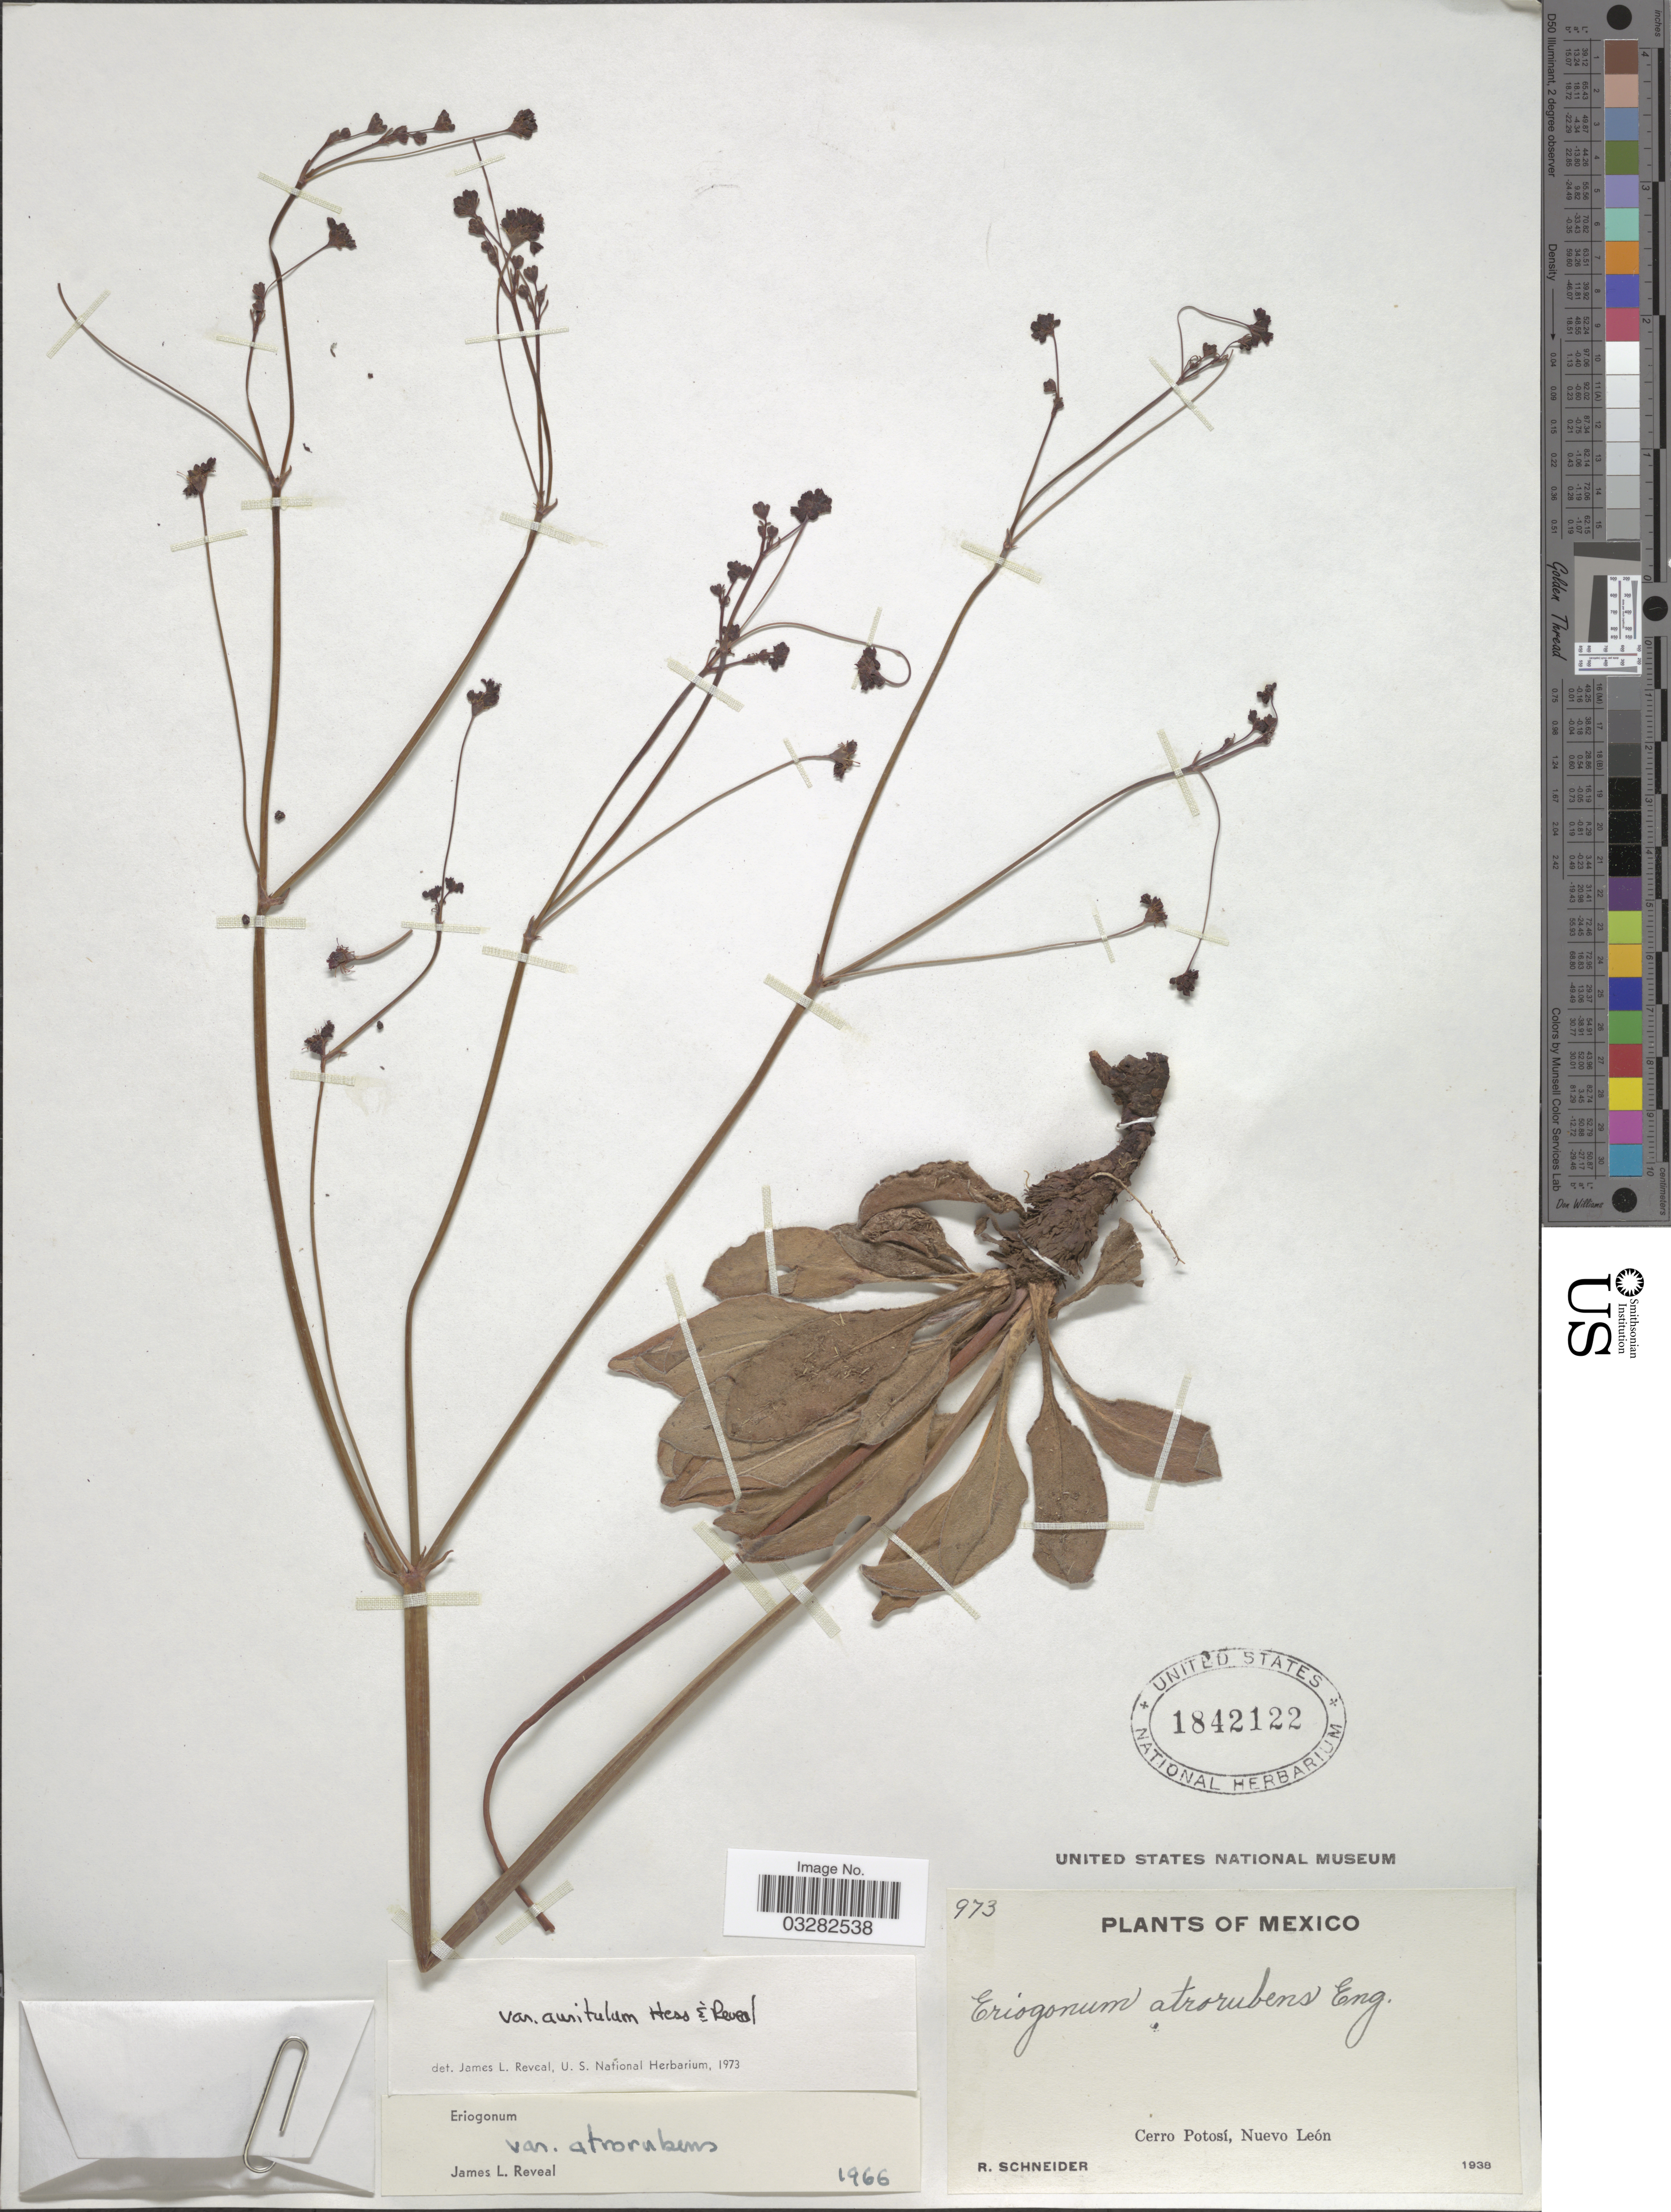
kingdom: Plantae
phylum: Tracheophyta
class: Magnoliopsida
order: Caryophyllales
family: Polygonaceae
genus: Eriogonum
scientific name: Eriogonum atrorubens var. auritulum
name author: W.J. Hess & Reveal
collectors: R. Schneider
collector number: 973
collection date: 1938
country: Mexico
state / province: Nuevo León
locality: Cerro Potosí.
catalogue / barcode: US 1842122